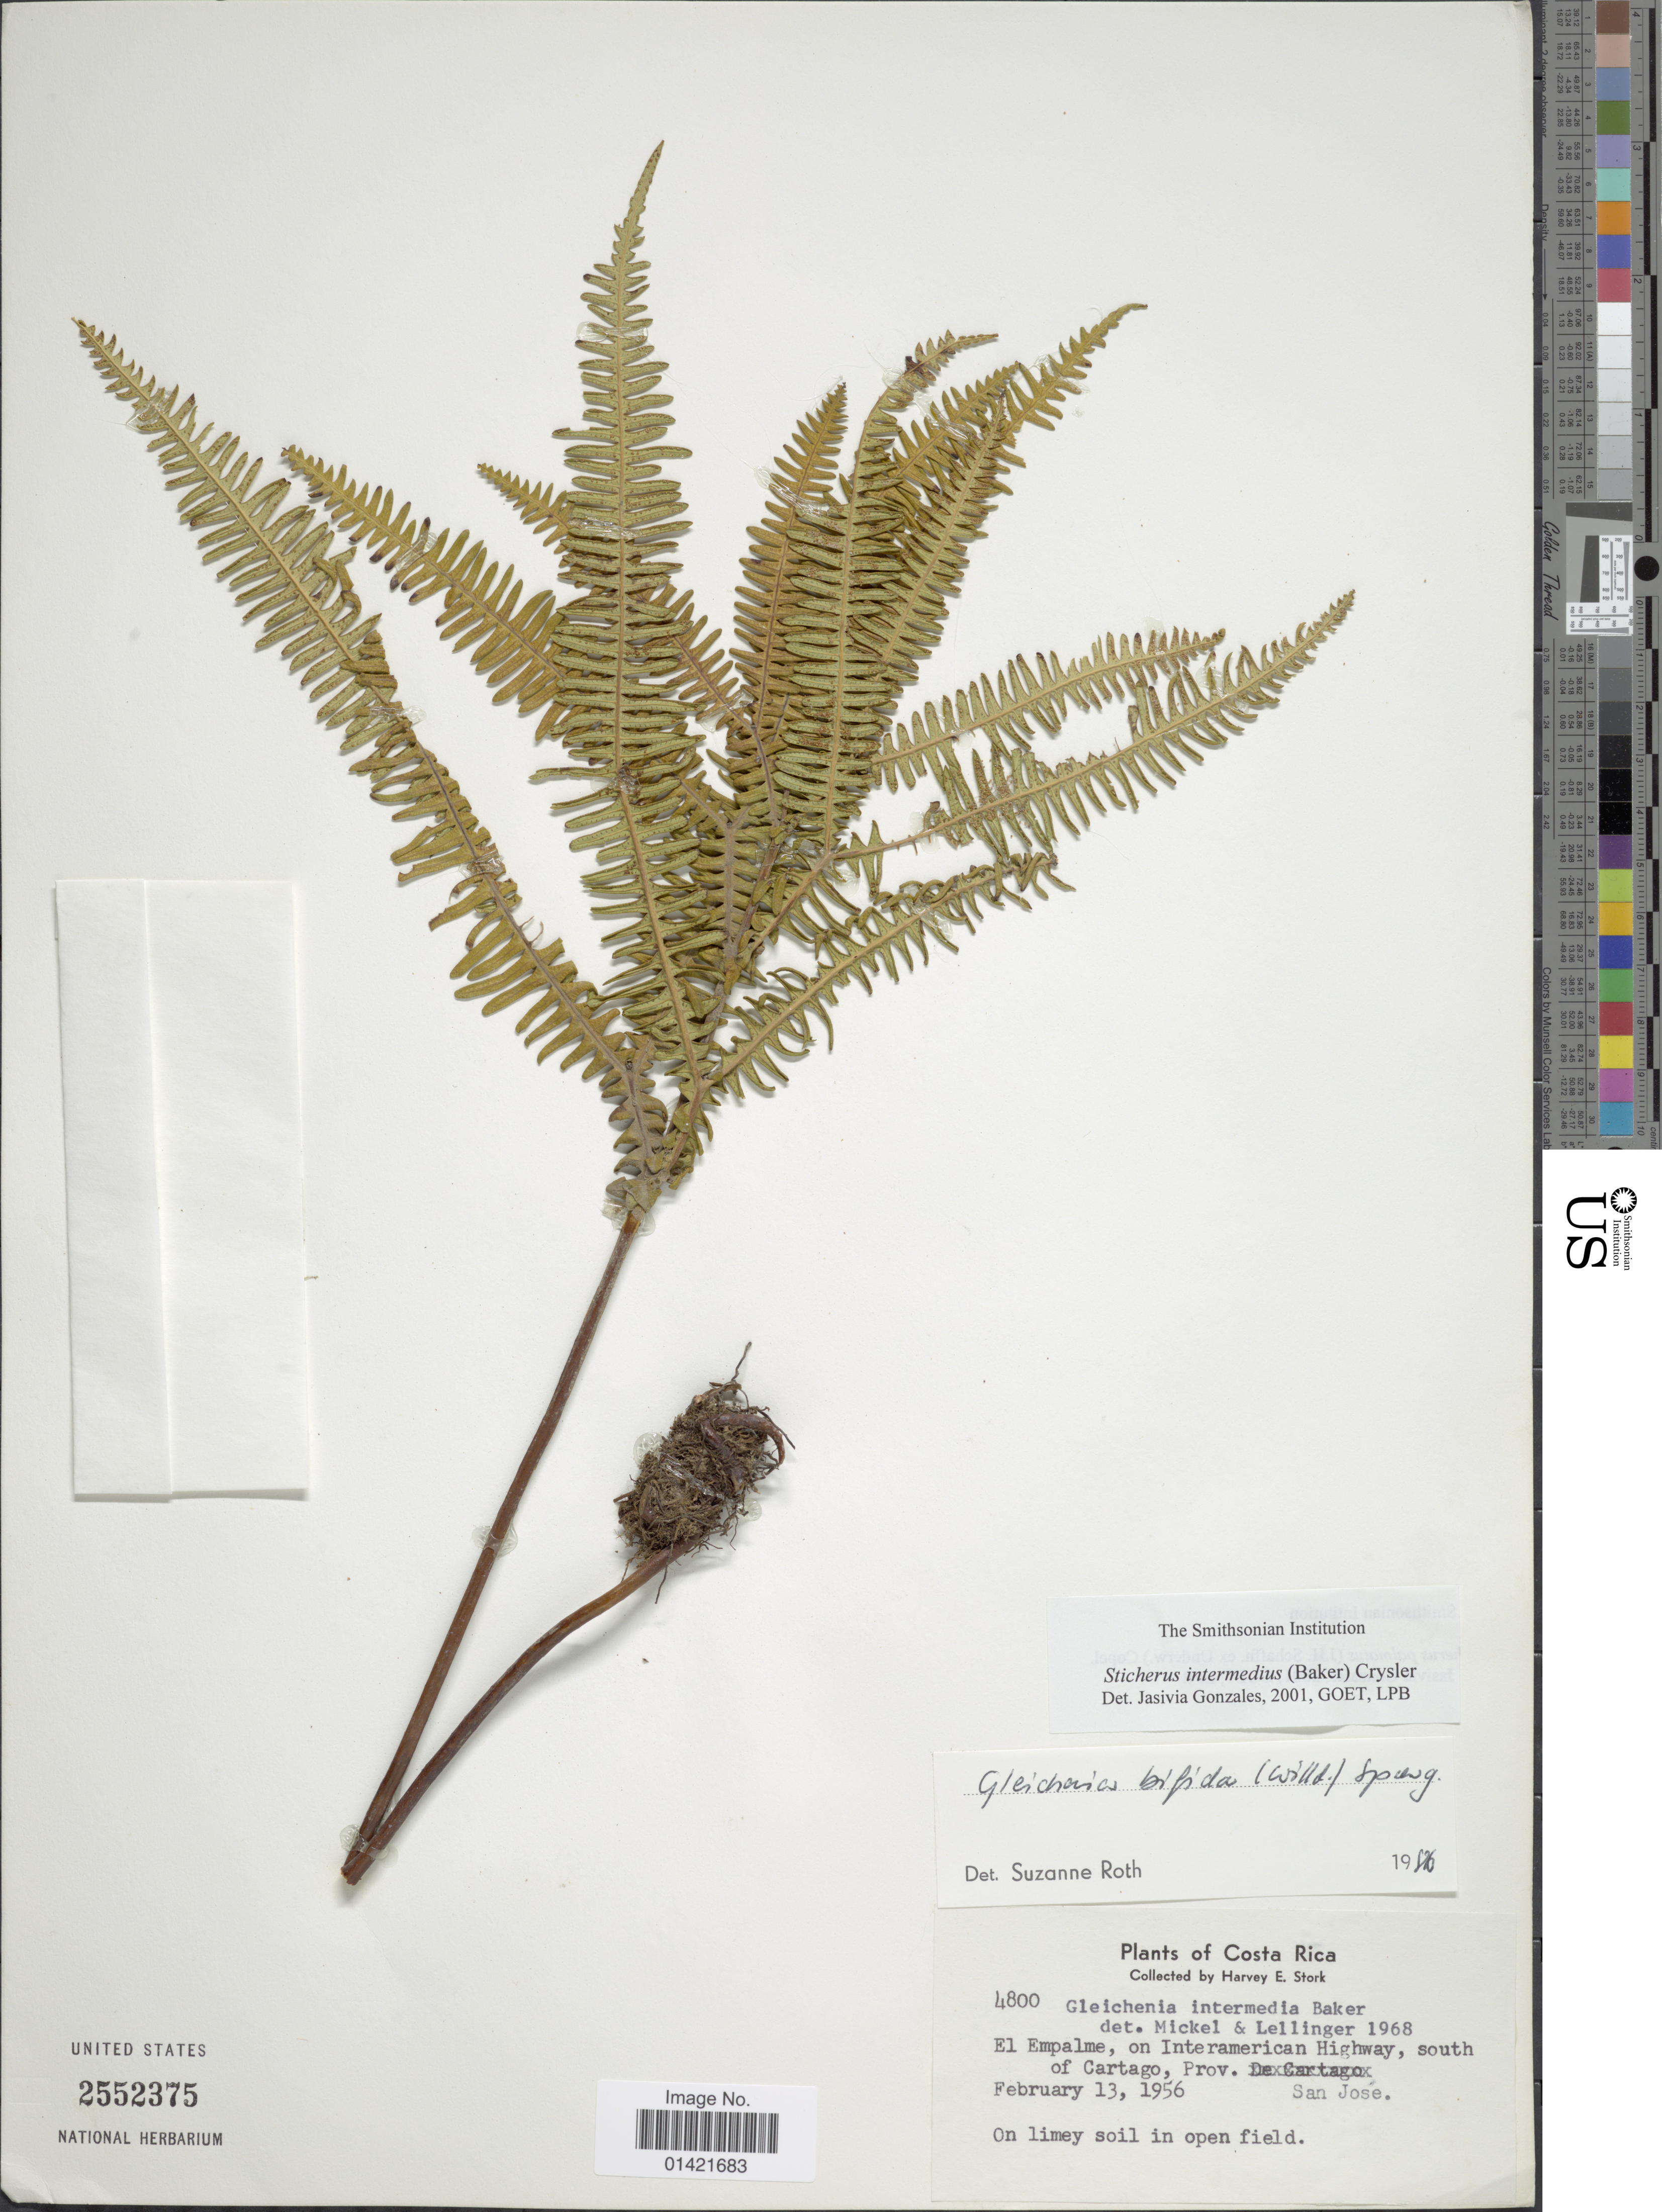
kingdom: Plantae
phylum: Tracheophyta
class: Polypodiopsida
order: Gleicheniales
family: Gleicheniaceae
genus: Sticherus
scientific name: Sticherus intermedius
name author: (Baker) Chrysler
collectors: H. E. Stork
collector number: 4800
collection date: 1956-02-13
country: Costa Rica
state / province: Cartago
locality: El Empalme, on Interamerican Highway, south of Cartago. Prov. San Jose.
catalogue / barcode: US 2552375